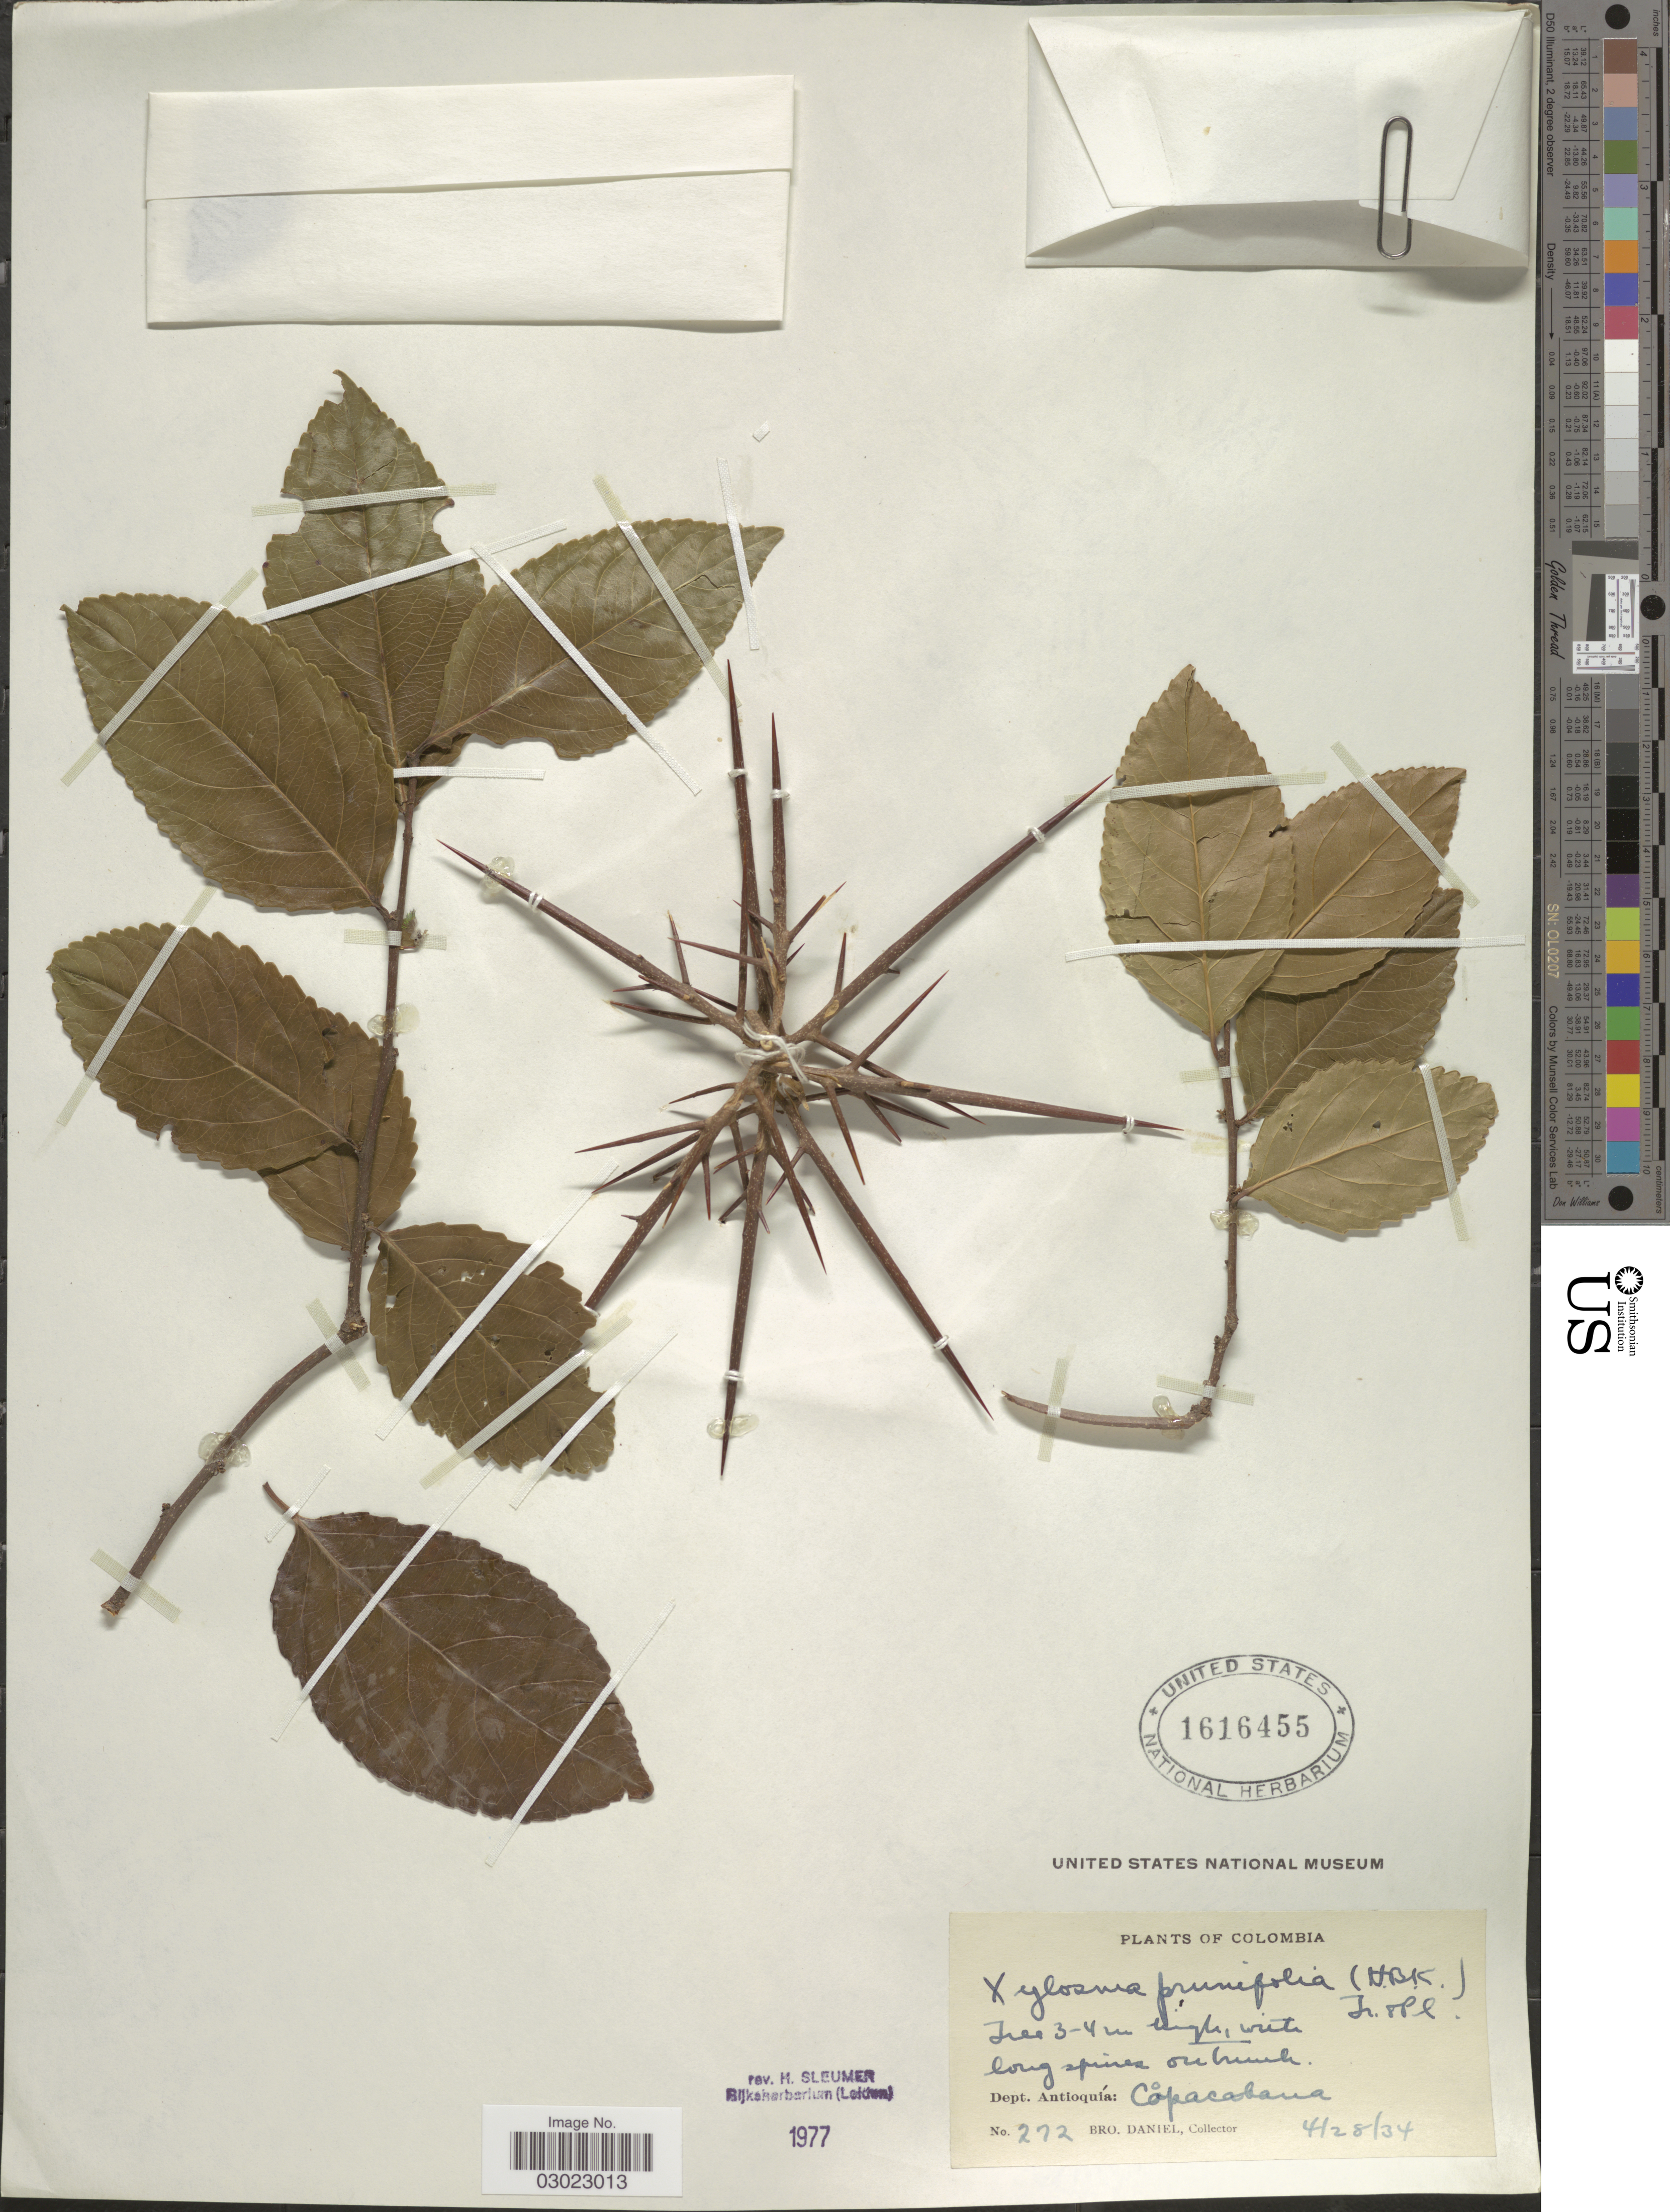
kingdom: Plantae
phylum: Tracheophyta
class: Magnoliopsida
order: Malpighiales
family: Salicaceae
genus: Xylosma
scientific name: Xylosma prunifolia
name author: (Kunth) Triana & Planch.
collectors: Bro. Daniel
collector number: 272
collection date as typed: Transcribed d/m/y: 28/4/34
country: Colombia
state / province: Antioquia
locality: Dept. Antioquía: Copacabana.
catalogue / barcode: US 1616455